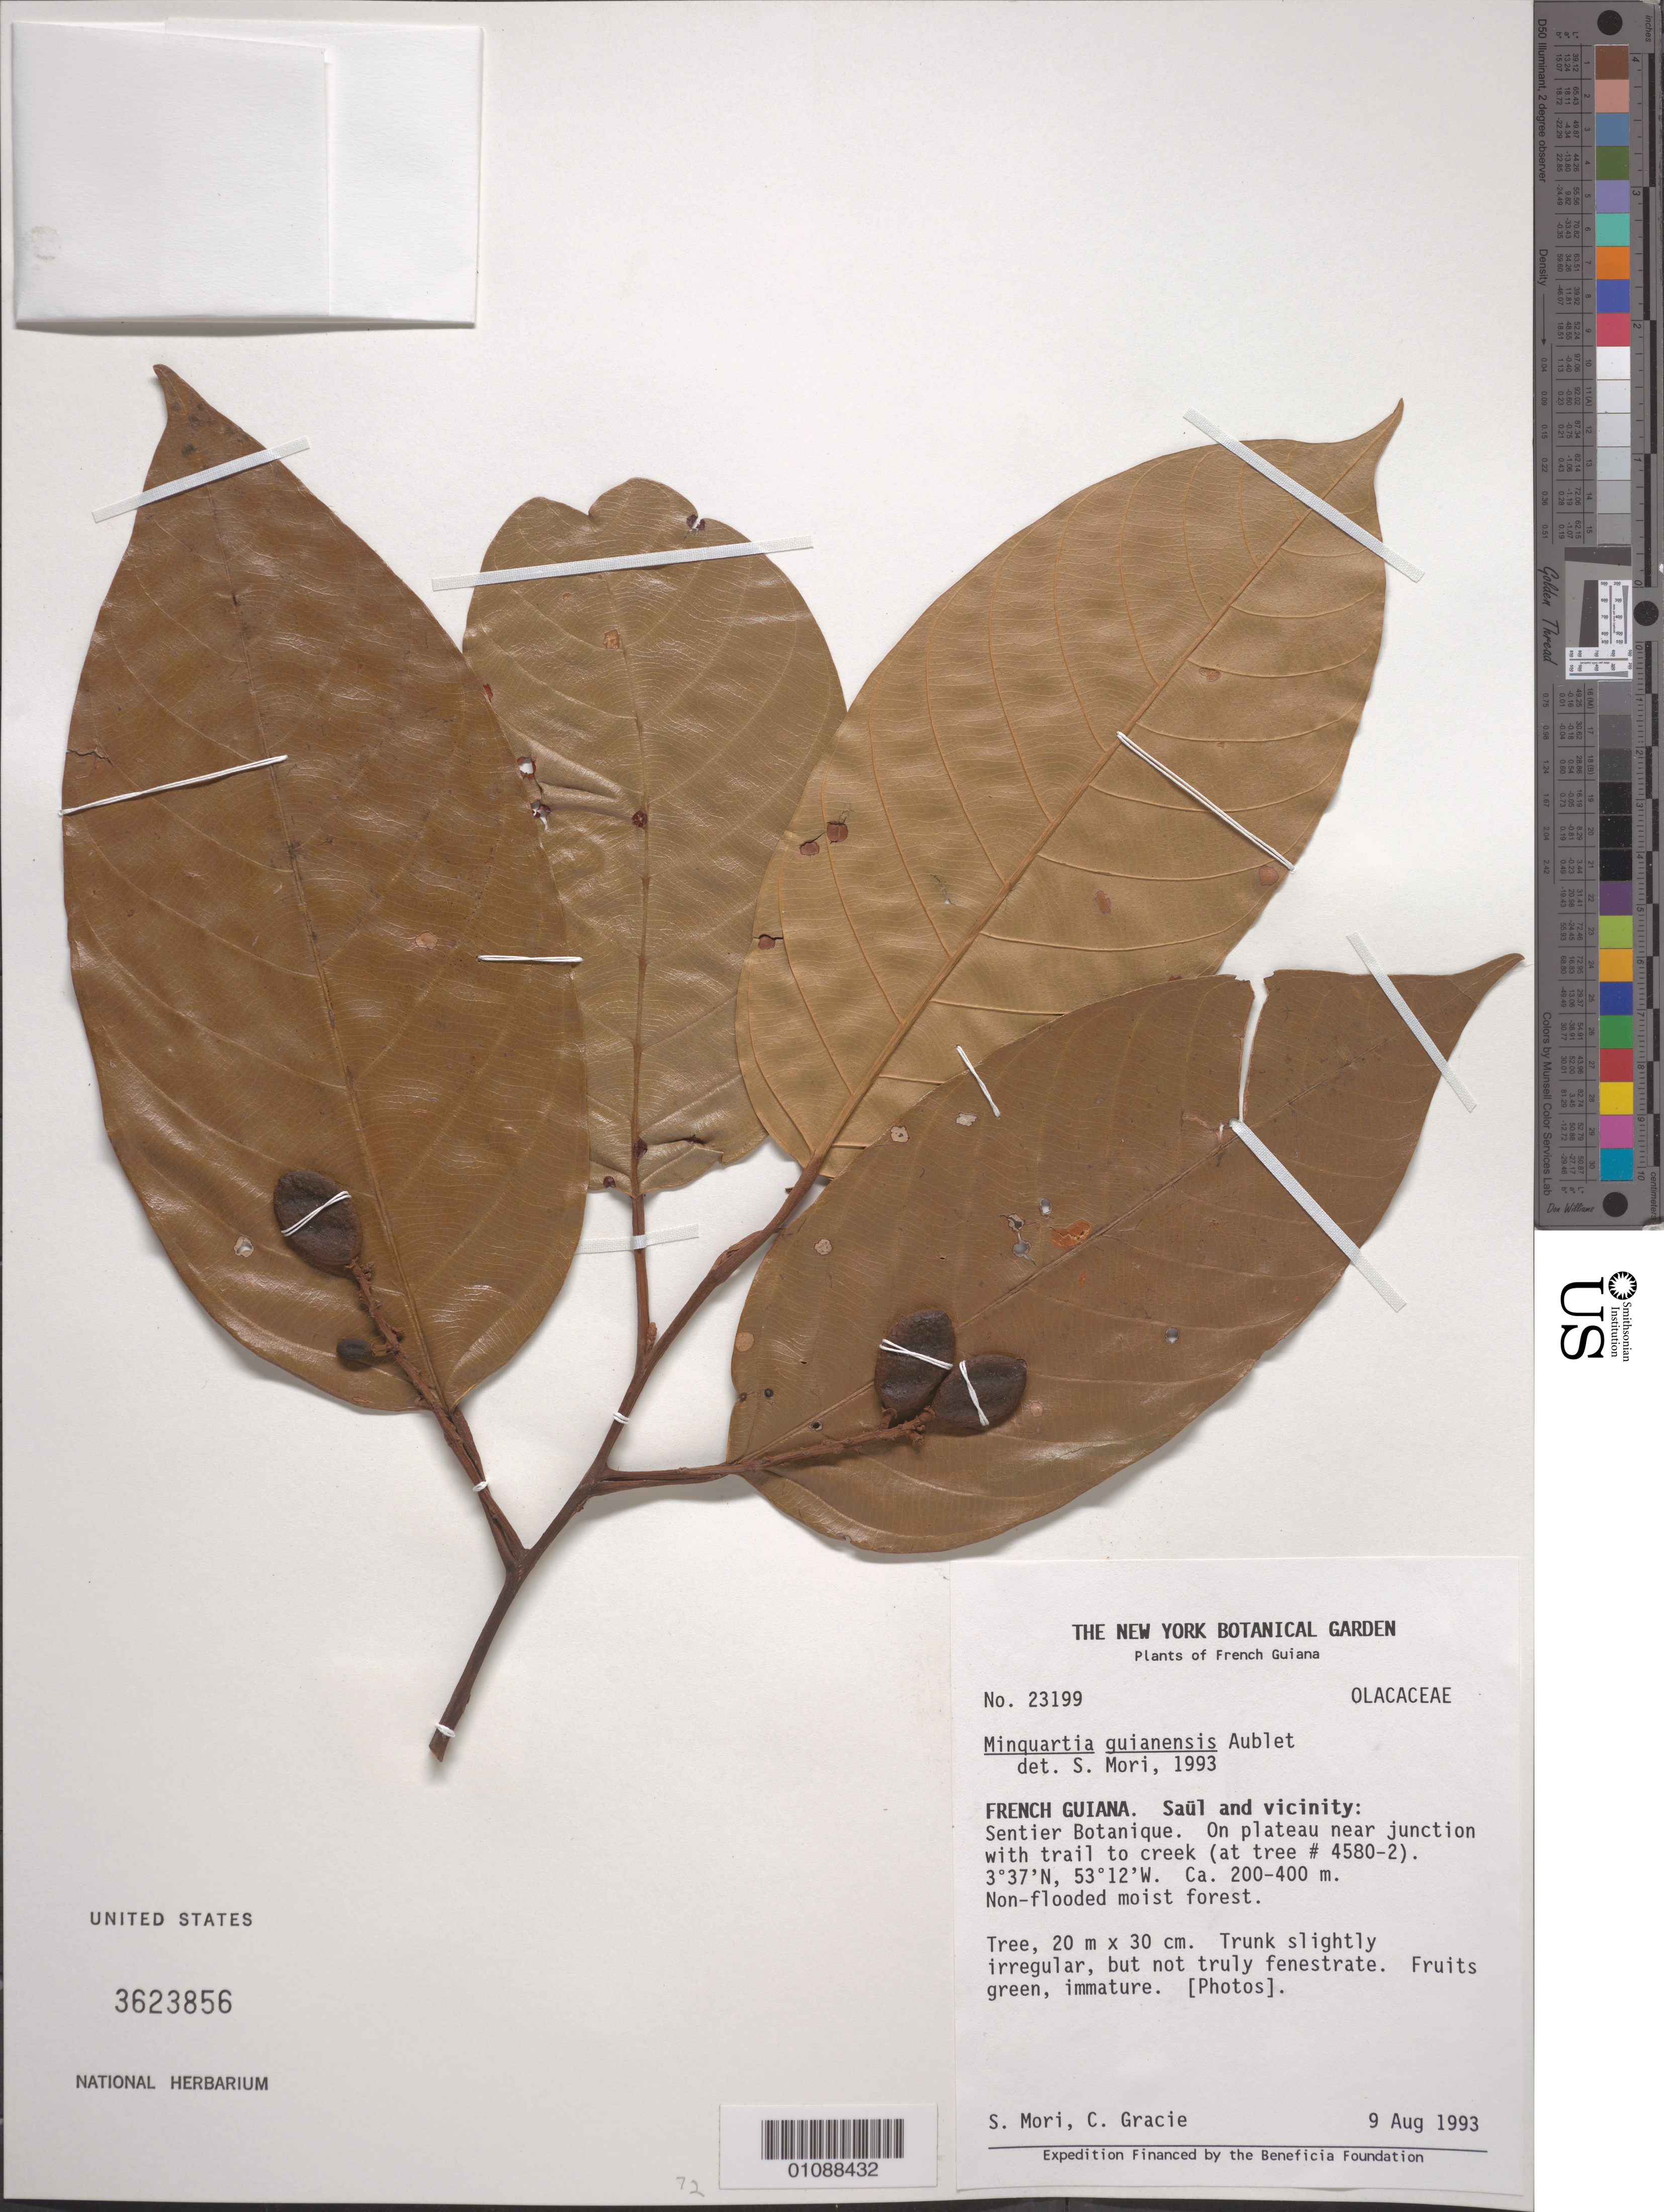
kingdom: Plantae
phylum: Tracheophyta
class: Magnoliopsida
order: Santalales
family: Coulaceae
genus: Minquartia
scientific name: Minquartia guianensis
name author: Aubl.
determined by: Mori, Scott A.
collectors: S. Mori & C. A. Gracie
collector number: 23199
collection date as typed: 9-Aug-93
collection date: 1993-08-09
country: French Guiana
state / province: Saint-Laurent-du-Maroni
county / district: Saül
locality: Saül and vic., Sentier Botanique. On plateau near junction with trail to creek (at tree # 4580-2)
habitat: Non-flooded moist forest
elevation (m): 200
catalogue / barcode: US 3623856